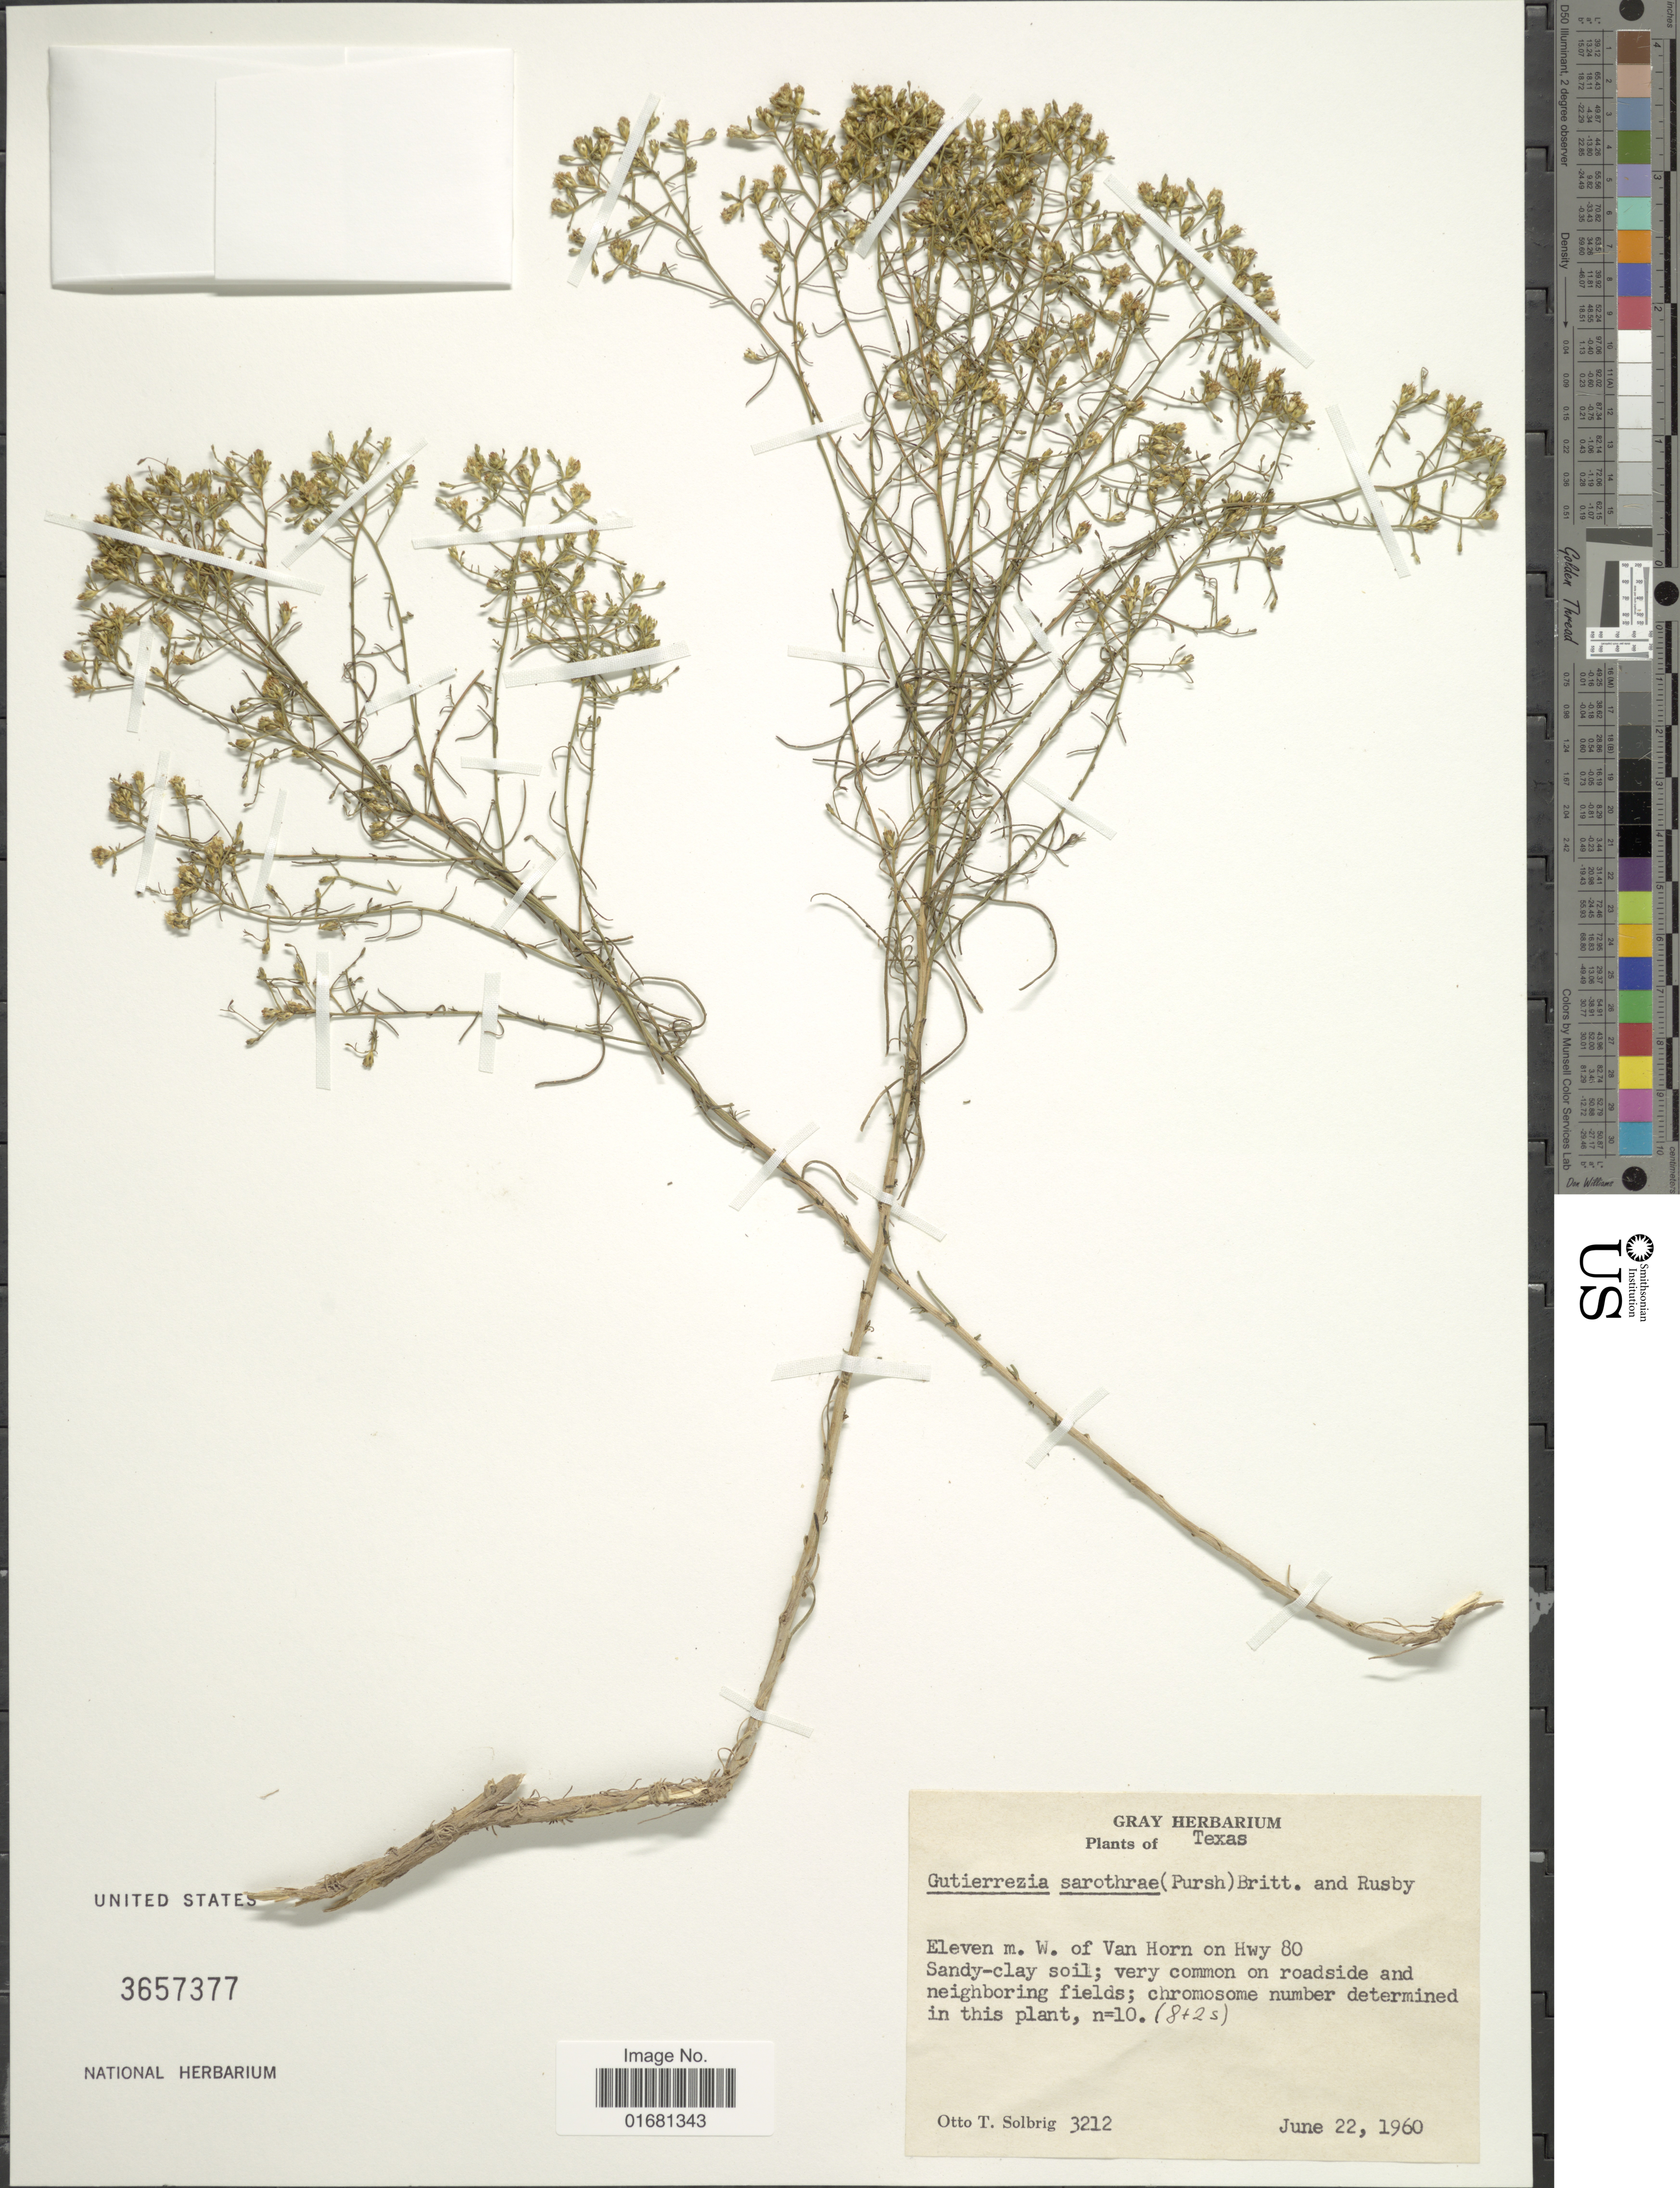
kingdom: Plantae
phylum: Tracheophyta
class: Magnoliopsida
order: Asterales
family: Asteraceae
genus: Gutierrezia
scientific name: Gutierrezia sarothrae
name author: (Pursh) Britton & Rusby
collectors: O. T. Solbrig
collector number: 3212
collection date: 1960-06-22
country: United States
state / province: Texas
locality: Texas. Eleven m. W. Vanhorn on Hwy 80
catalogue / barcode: US 3657377